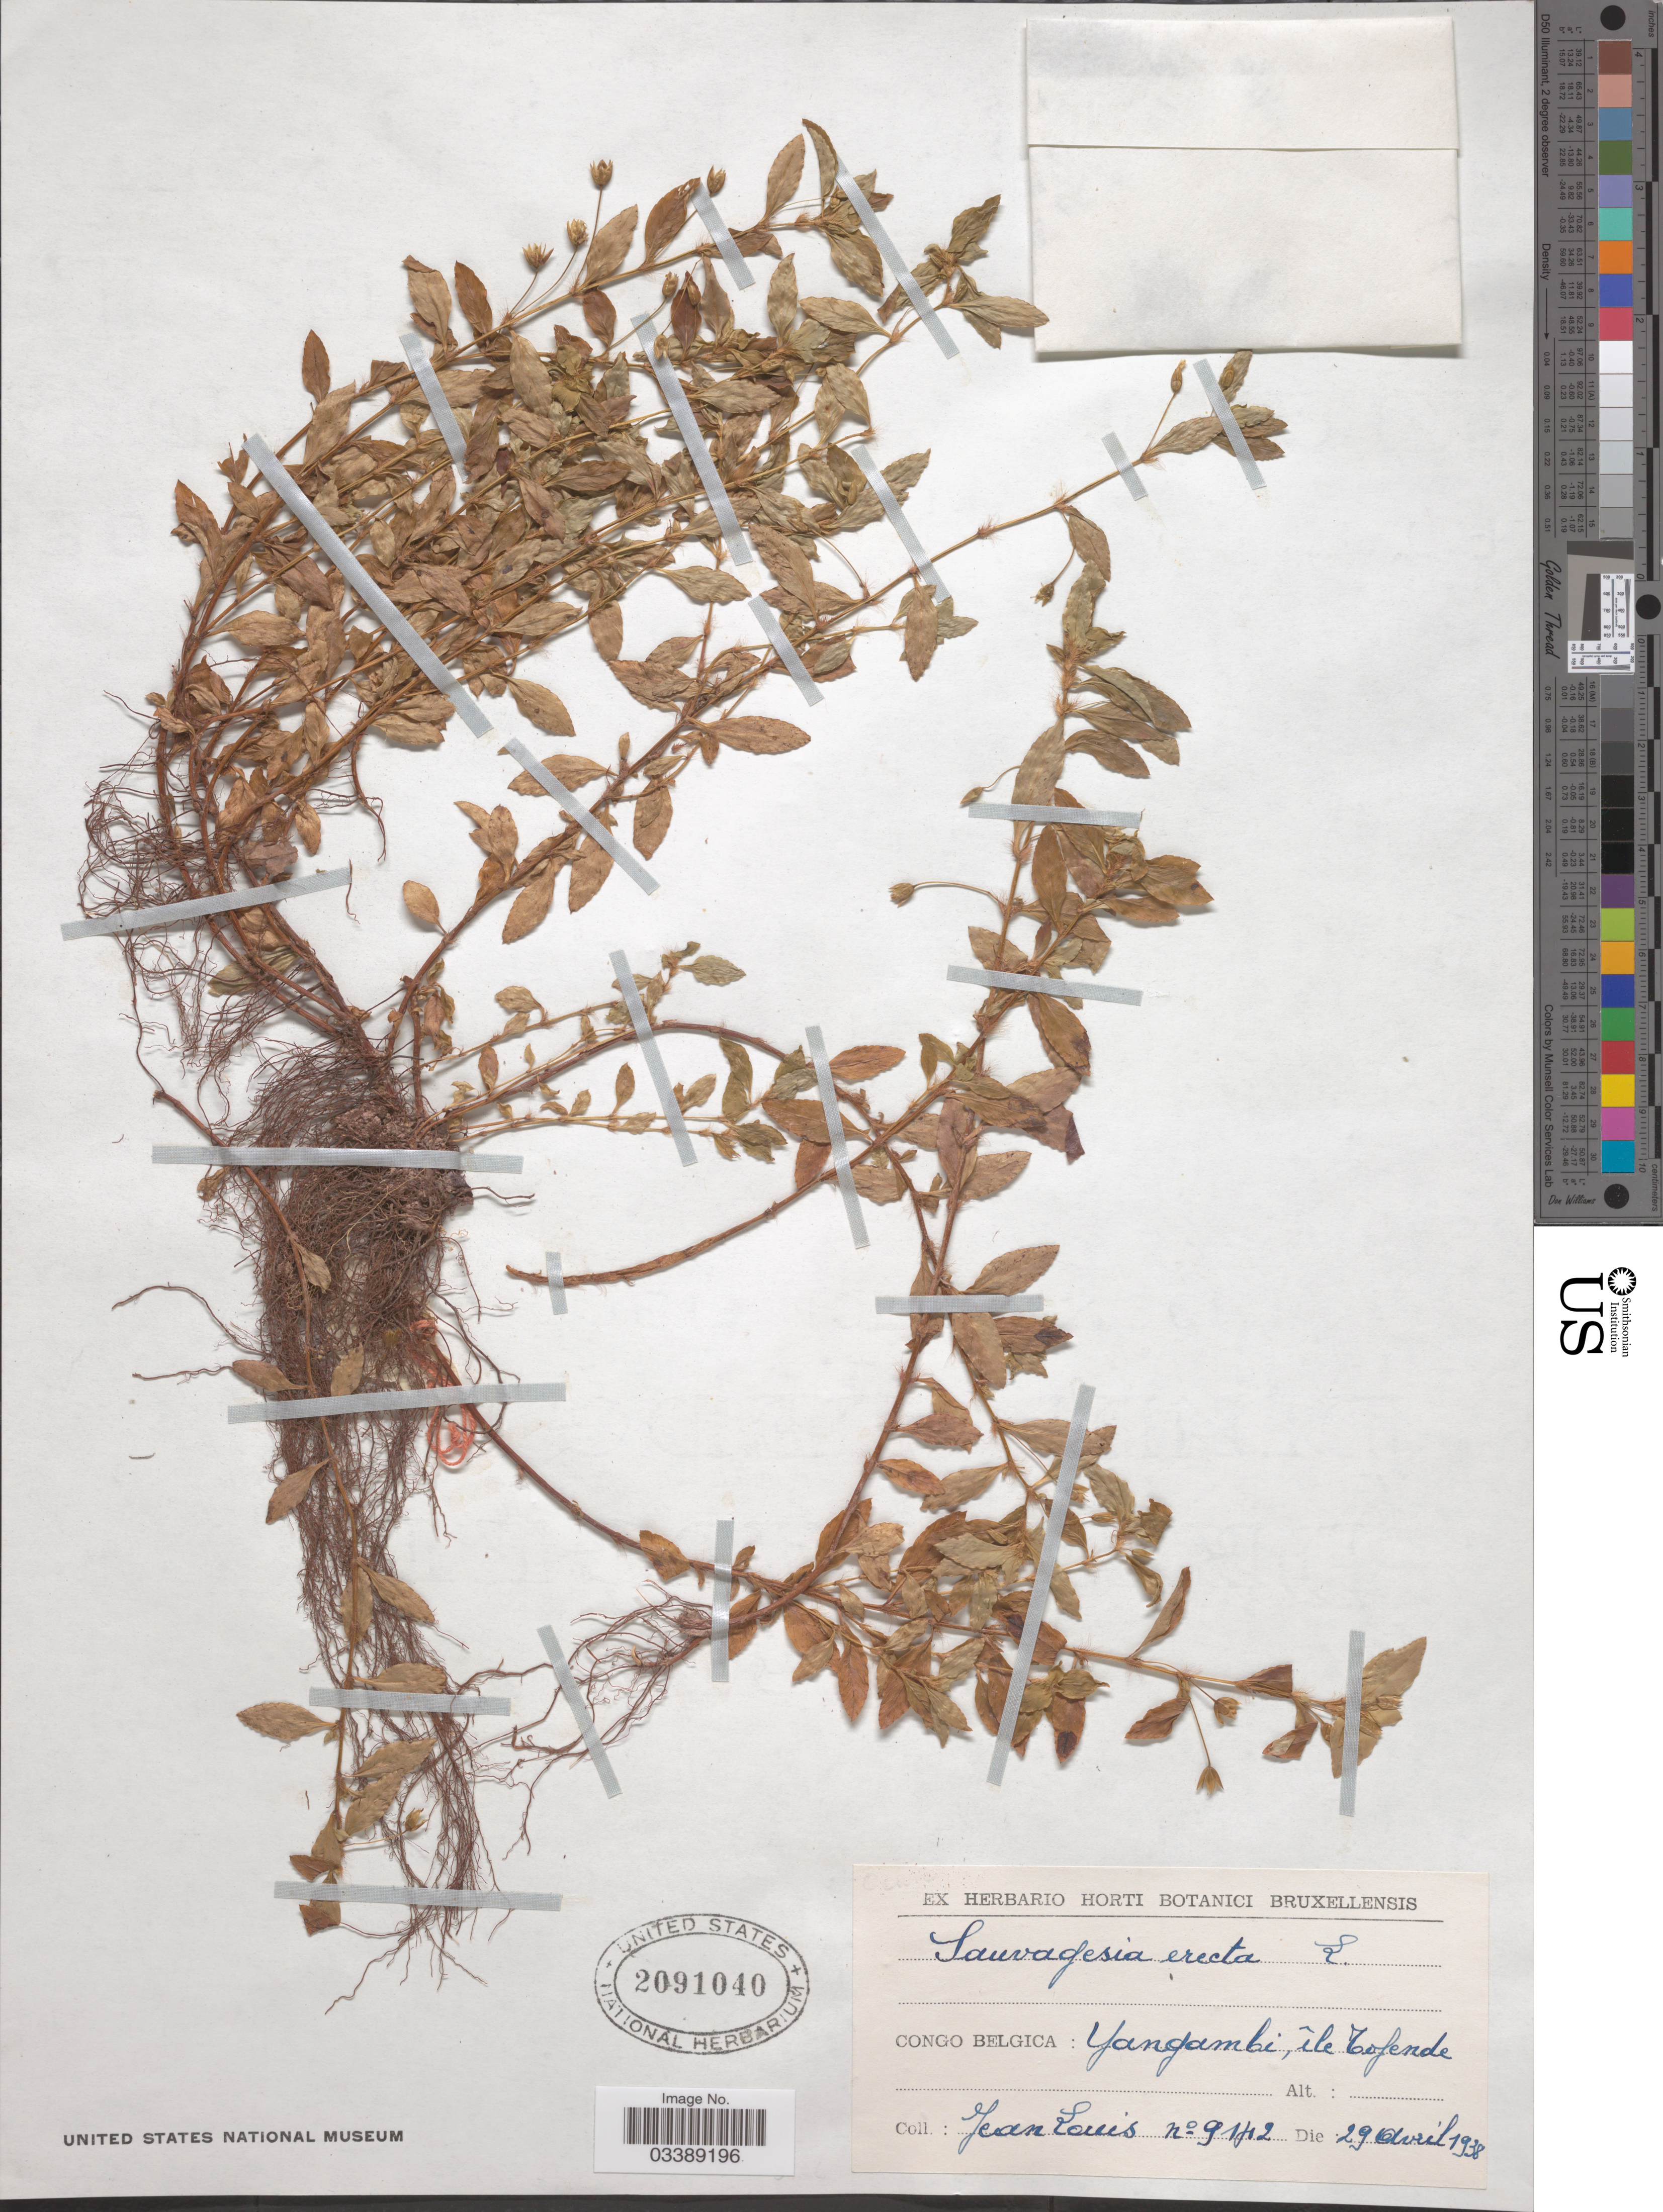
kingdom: Plantae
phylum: Tracheophyta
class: Magnoliopsida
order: Malpighiales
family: Ochnaceae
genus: Sauvagesia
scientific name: Sauvagesia erecta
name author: L.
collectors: J. Louis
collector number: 9142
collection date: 1938-04-29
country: Congo, Democratic Republic of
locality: Congo Belgica: Yangambi, île Tofende.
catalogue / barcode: US 2091040